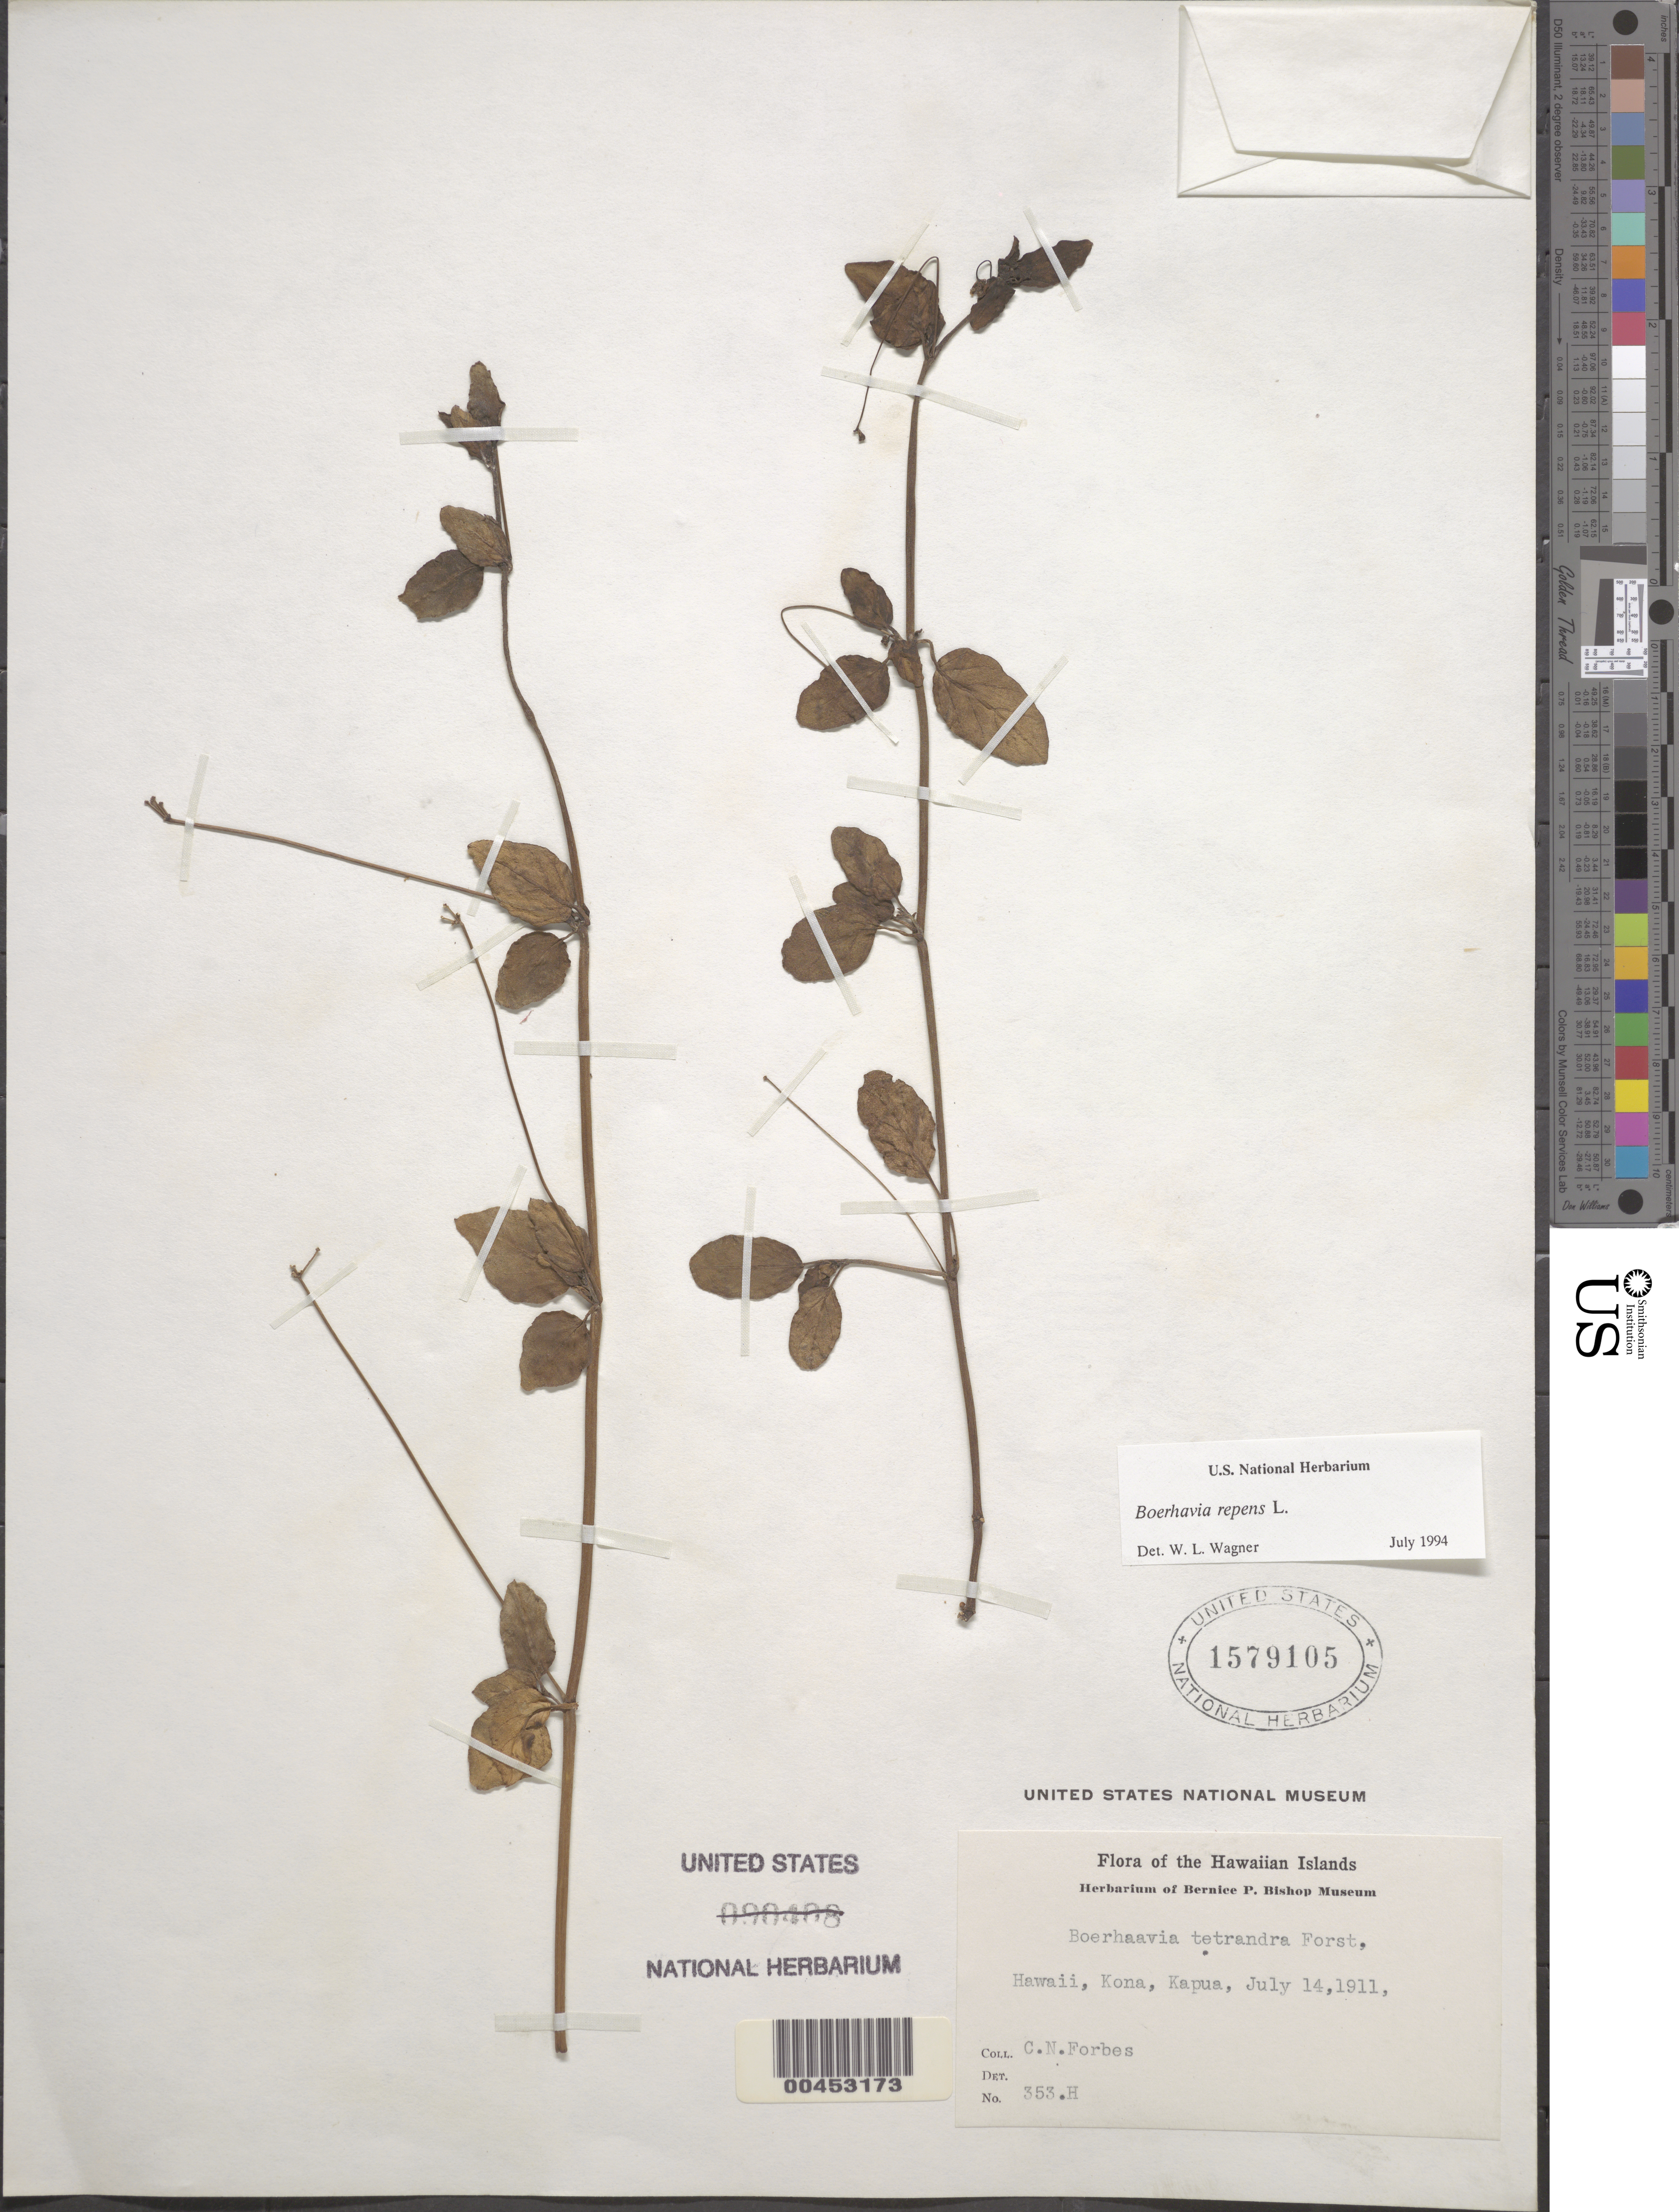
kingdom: Plantae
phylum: Tracheophyta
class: Magnoliopsida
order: Caryophyllales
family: Nyctaginaceae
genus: Boerhavia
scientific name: Boerhavia repens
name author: L.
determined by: Wagner, W. L., (BOT), Smithsonian Institution - National Museum of Natural History (UNITED STATES)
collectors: C. N. Forbes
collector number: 353.H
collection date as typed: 14 Jul 1911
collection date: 1911-07-14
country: United States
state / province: Hawaii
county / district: Hawaii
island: Hawaii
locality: Kona, Kapua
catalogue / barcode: US 1579105